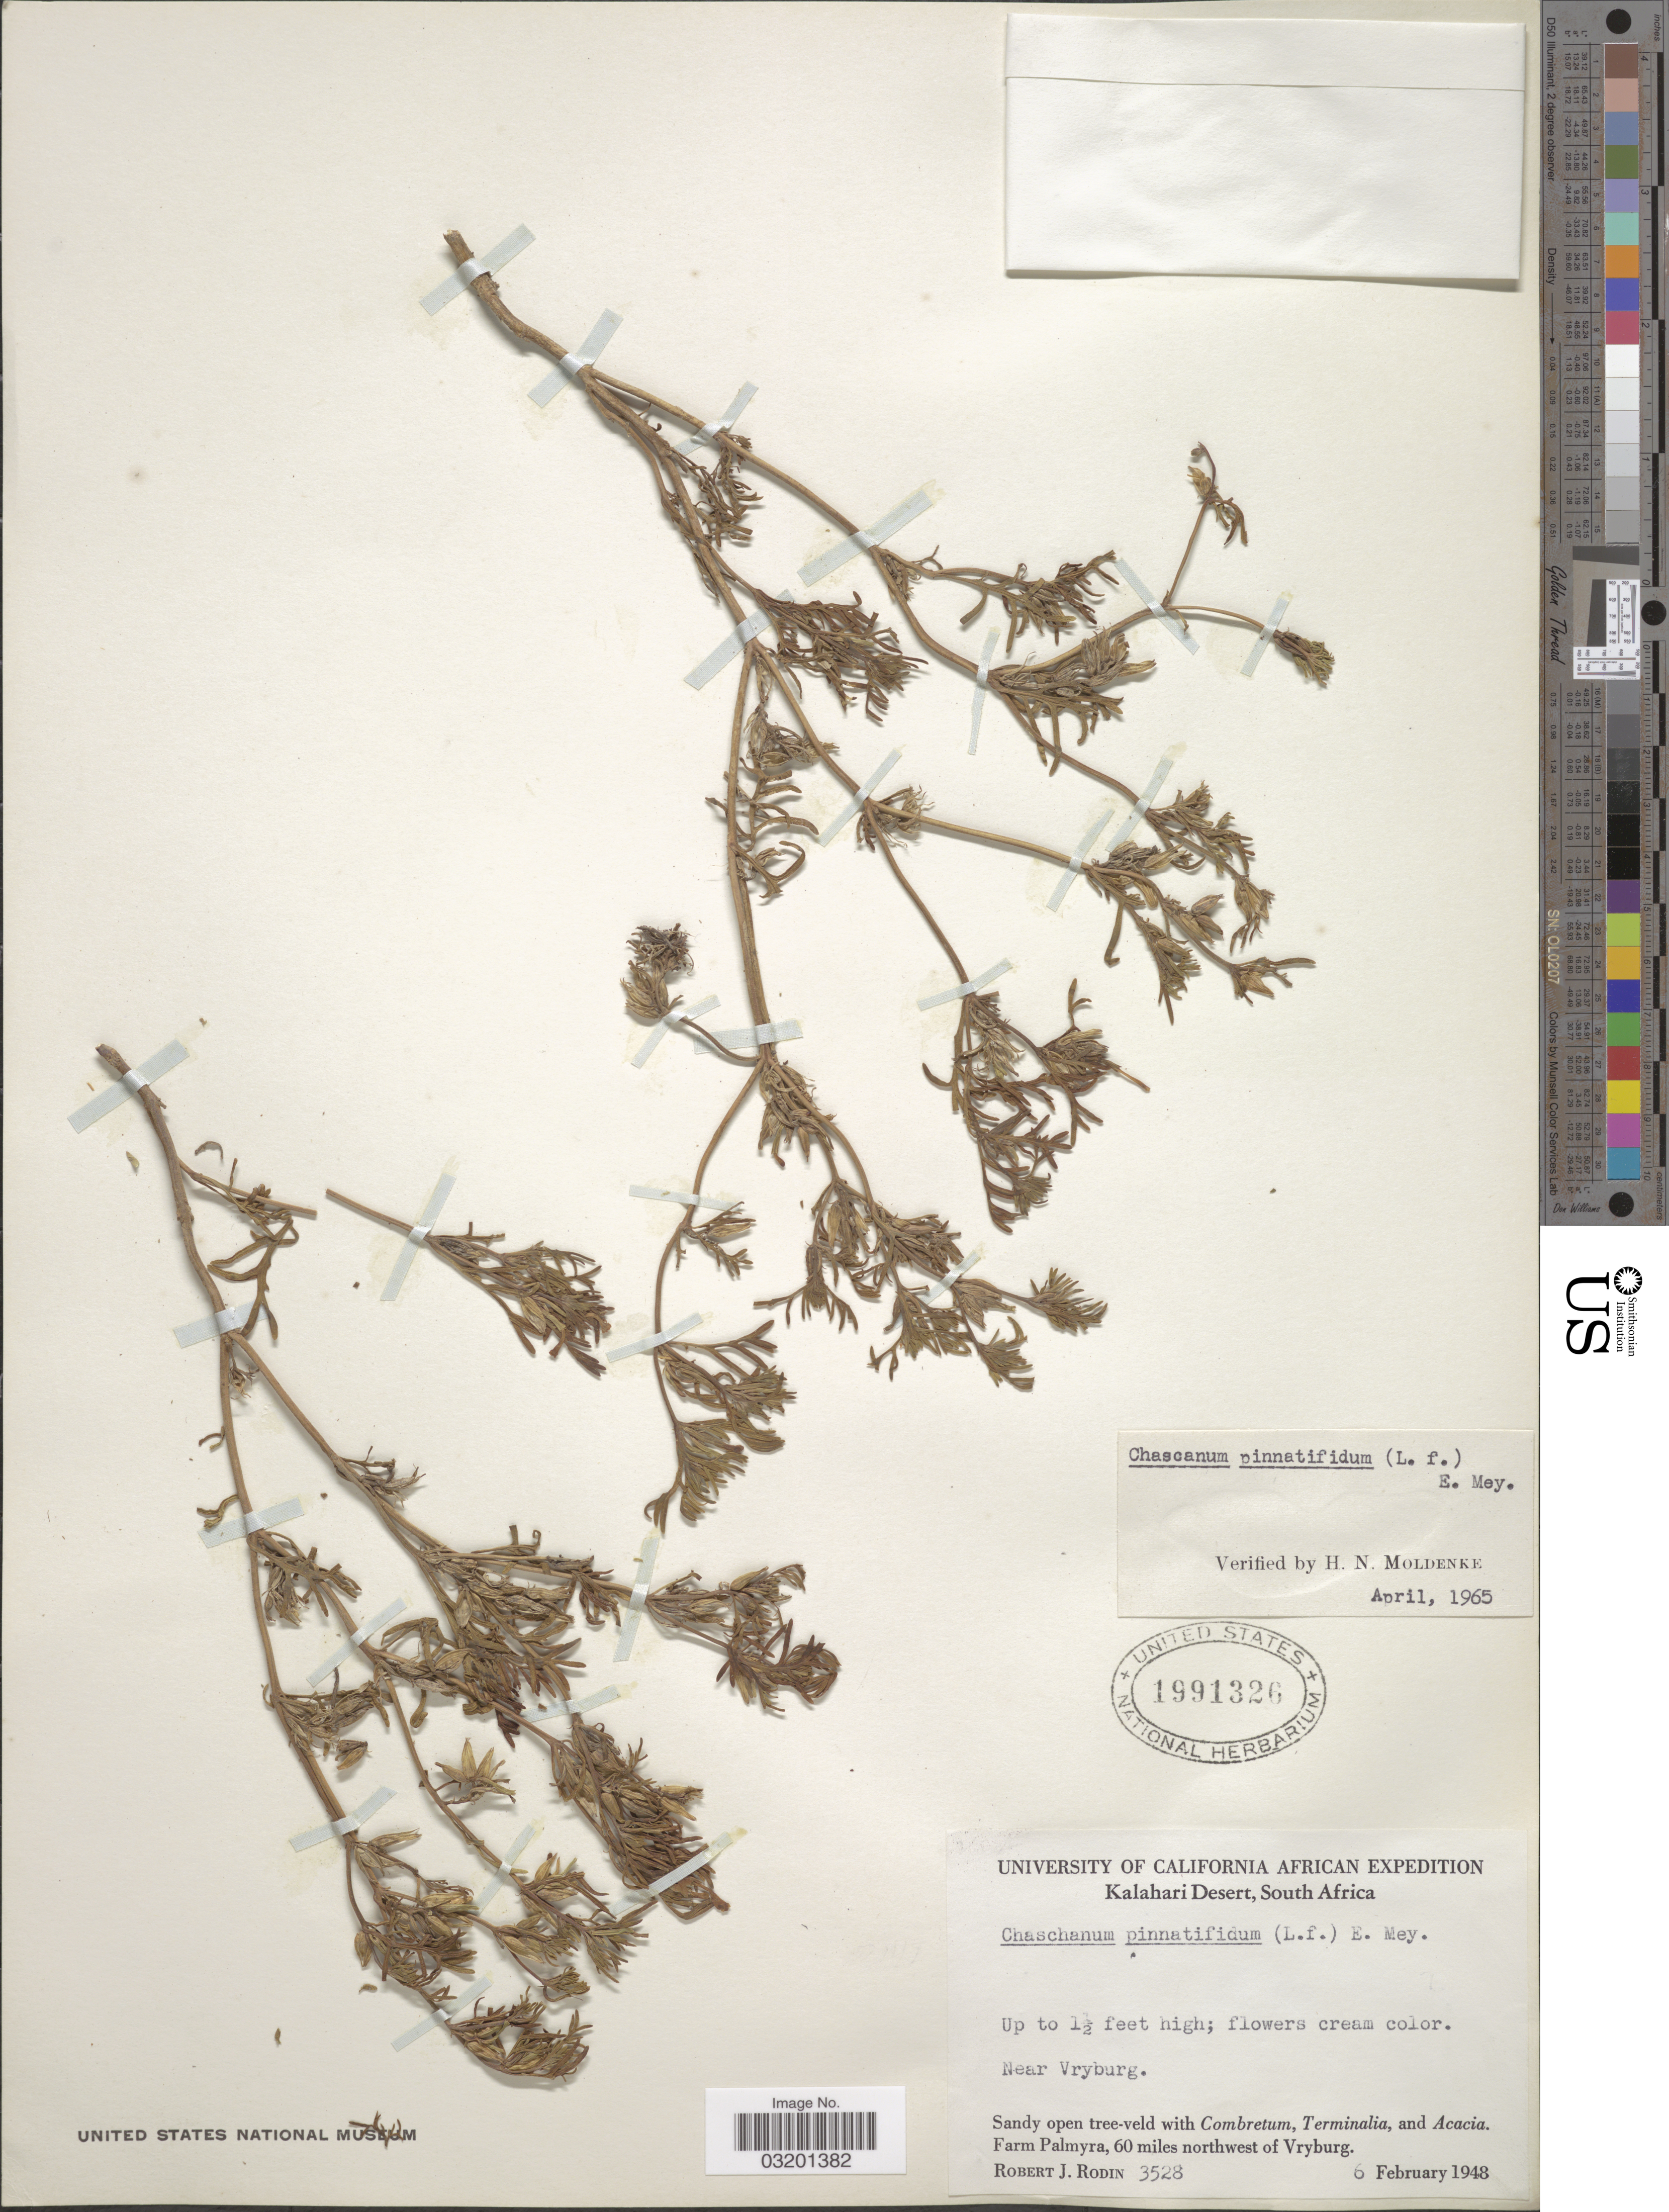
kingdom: Plantae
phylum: Tracheophyta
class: Magnoliopsida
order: Lamiales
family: Verbenaceae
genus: Chascanum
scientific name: Chascanum pinnatifidum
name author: (L. f.) E. Mey.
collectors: R. J. Rodin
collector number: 3528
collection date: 1948-02-06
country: South Africa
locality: Kalahari Desert, Near Vryburg. Farm Palmyra, 60 miles northwest of Vryburg.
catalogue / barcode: US 1991326